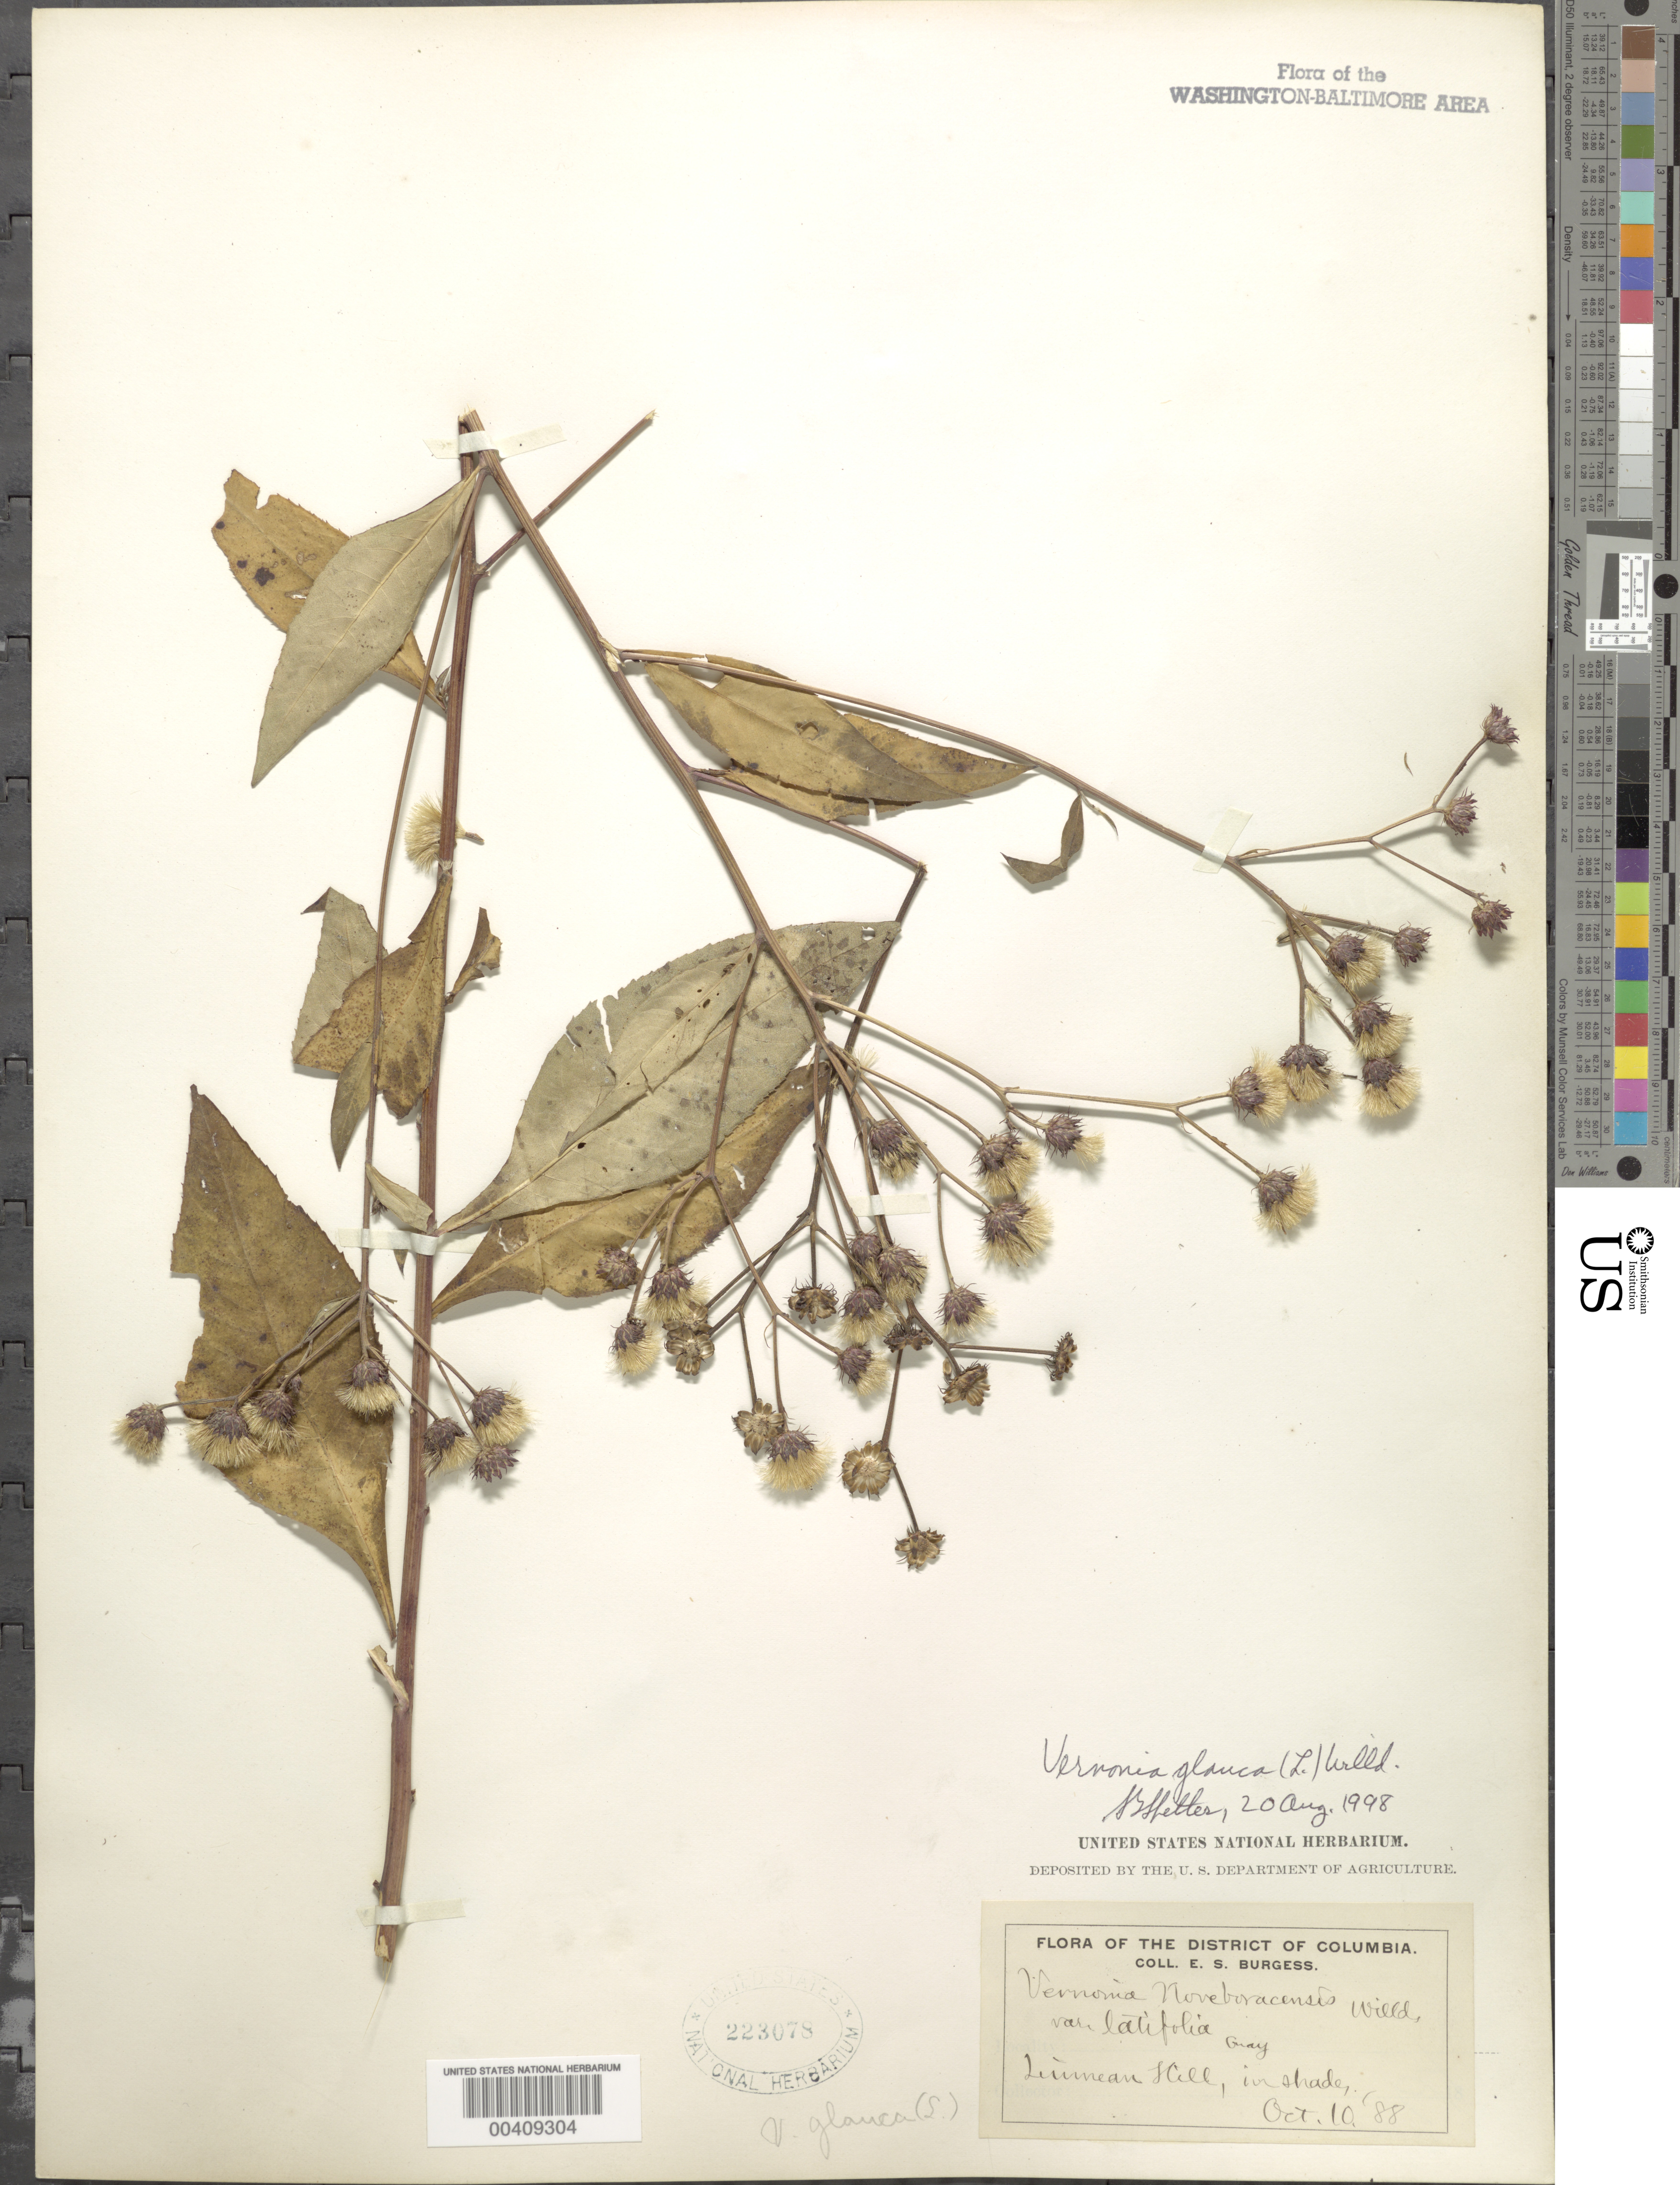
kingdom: Plantae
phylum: Tracheophyta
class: Magnoliopsida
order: Asterales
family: Asteraceae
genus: Vernonia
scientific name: Vernonia glauca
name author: (L.) Willd.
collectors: E. Burgess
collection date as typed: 10 Oct 1888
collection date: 1888-10-10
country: United States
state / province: District of Columbia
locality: Linnean Hill Rock Creek Park & vicinity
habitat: In shade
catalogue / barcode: US 223078